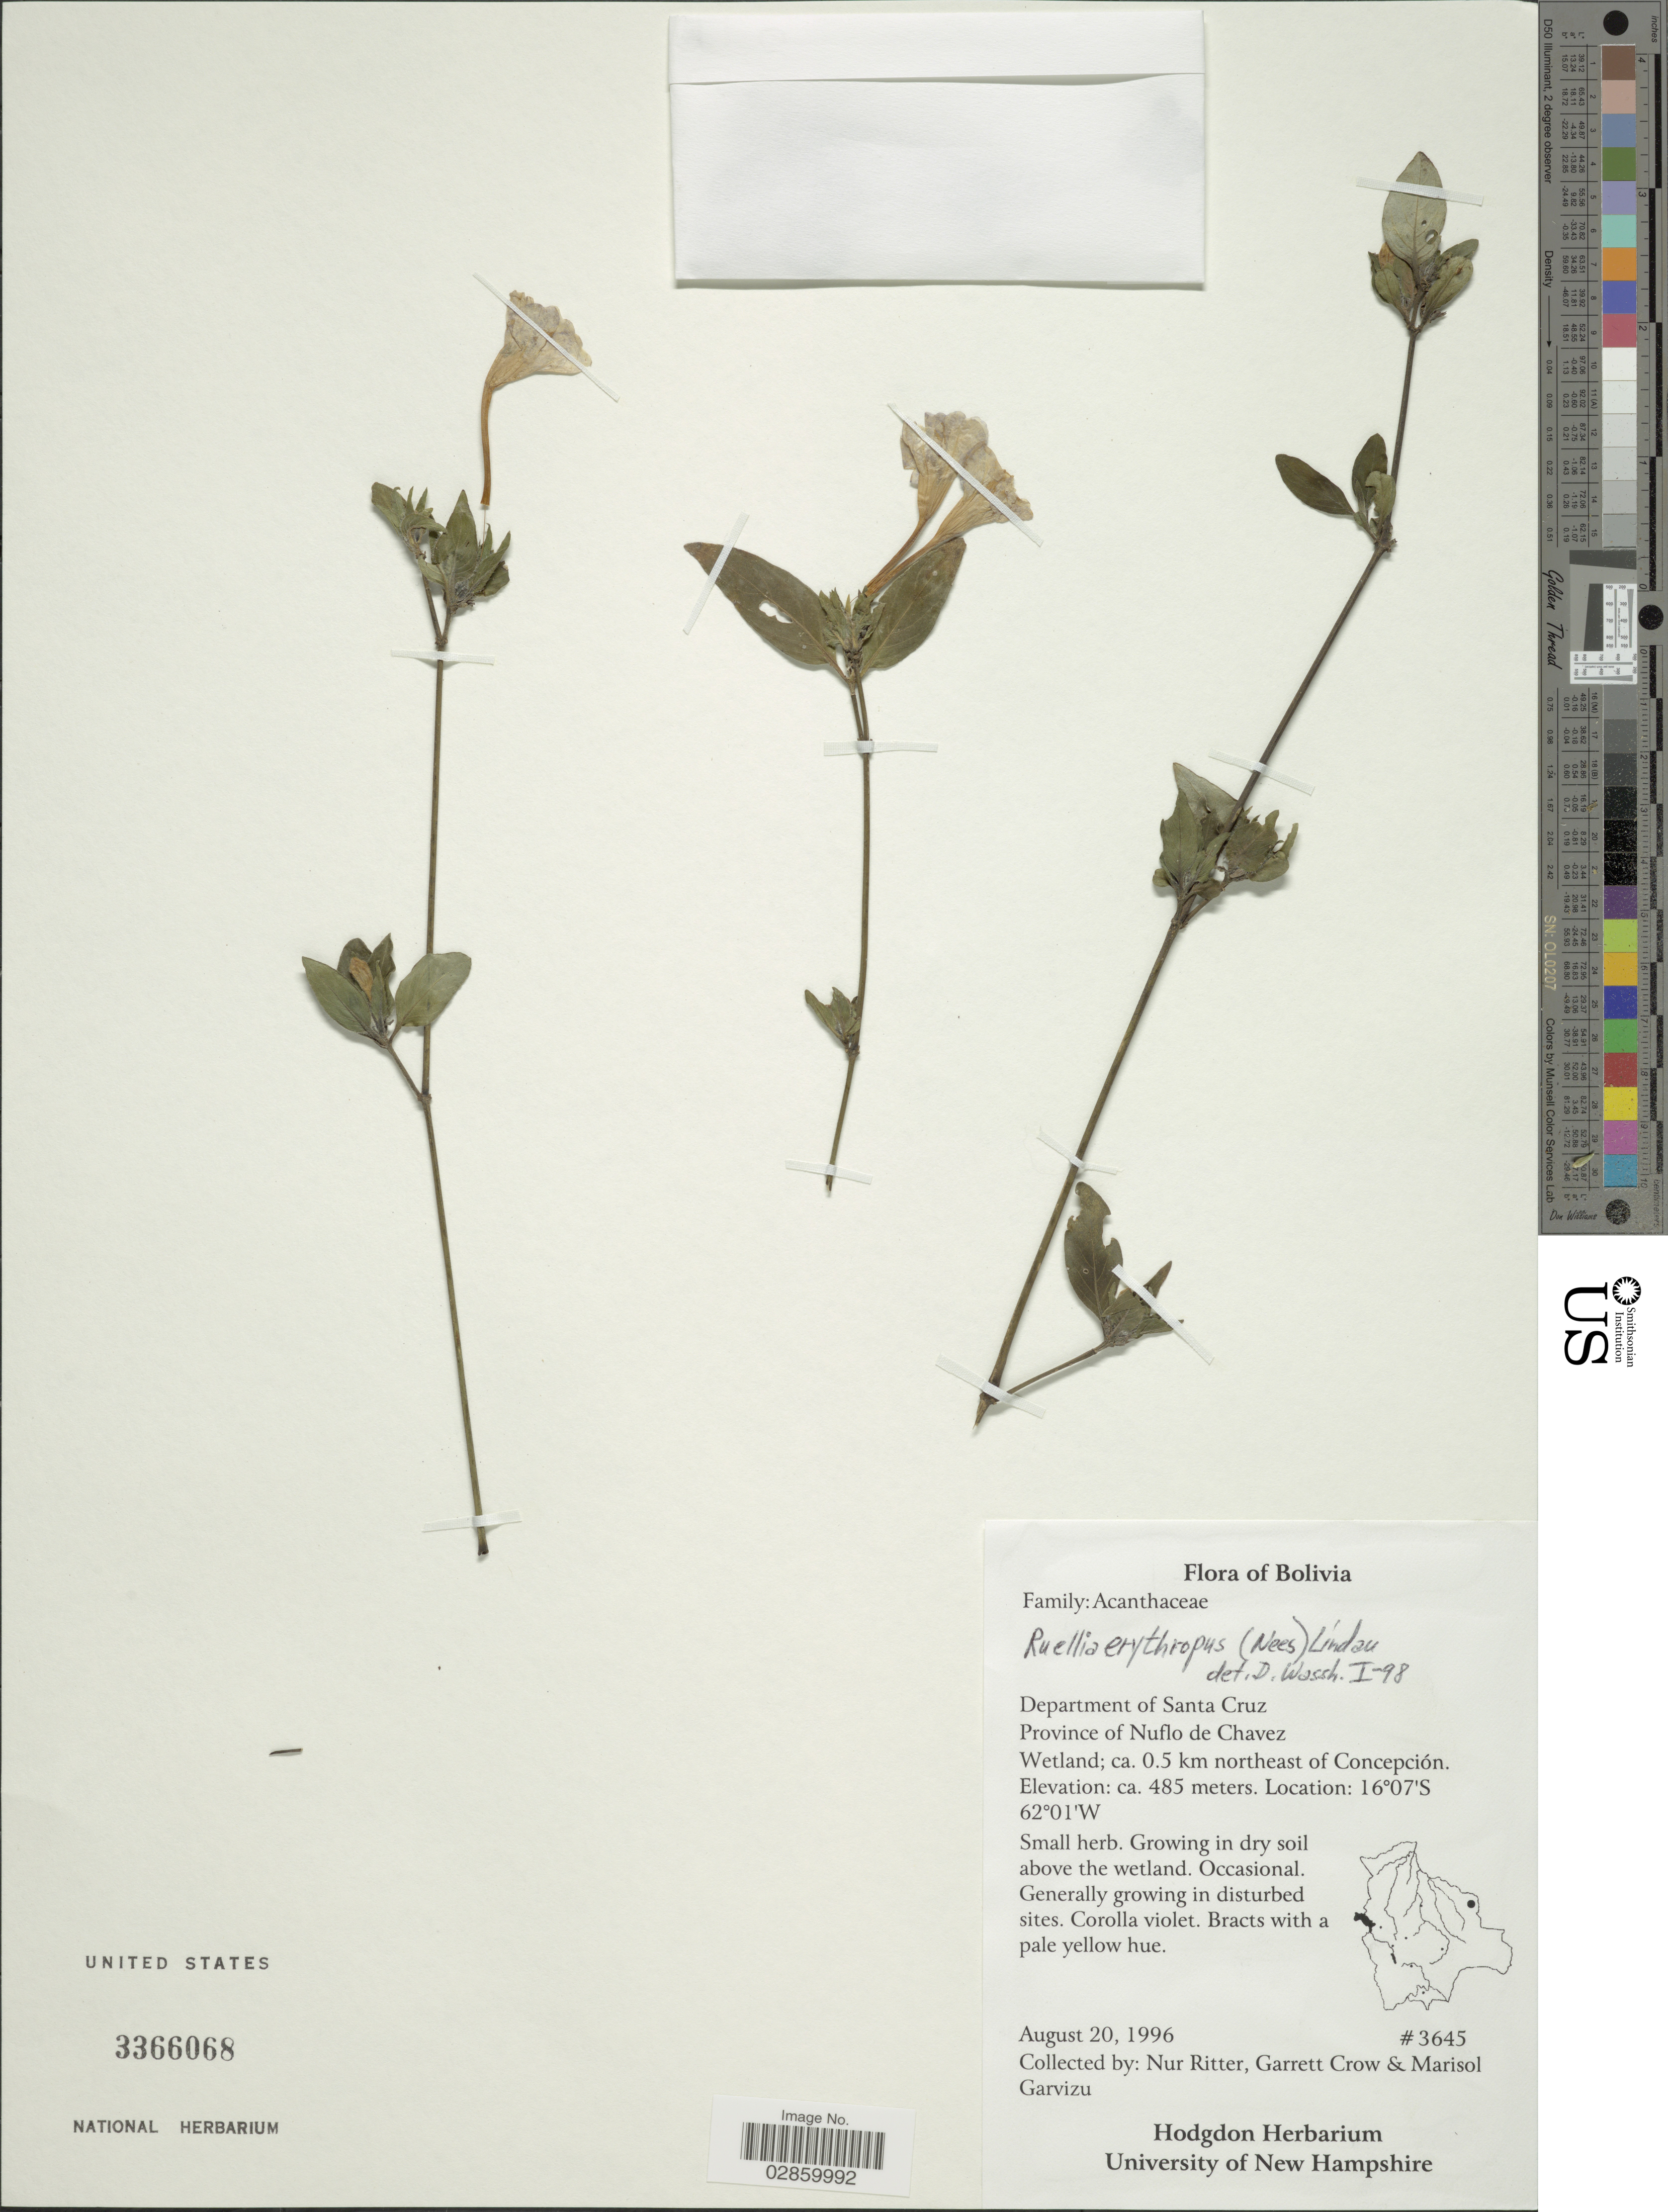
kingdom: Plantae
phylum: Tracheophyta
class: Magnoliopsida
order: Lamiales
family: Acanthaceae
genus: Ruellia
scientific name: Ruellia erythropus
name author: (Nees) Lindau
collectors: N. Ritter, G. E. Crow & M. Garvizu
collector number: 3645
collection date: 1996-08-20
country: Bolivia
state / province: Santa Cruz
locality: Department of Santa Cruz, Province of Nuflo de Chavez, Wetland: ca. 0.5 km northeast of Concepción.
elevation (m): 485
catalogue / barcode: US 3366068